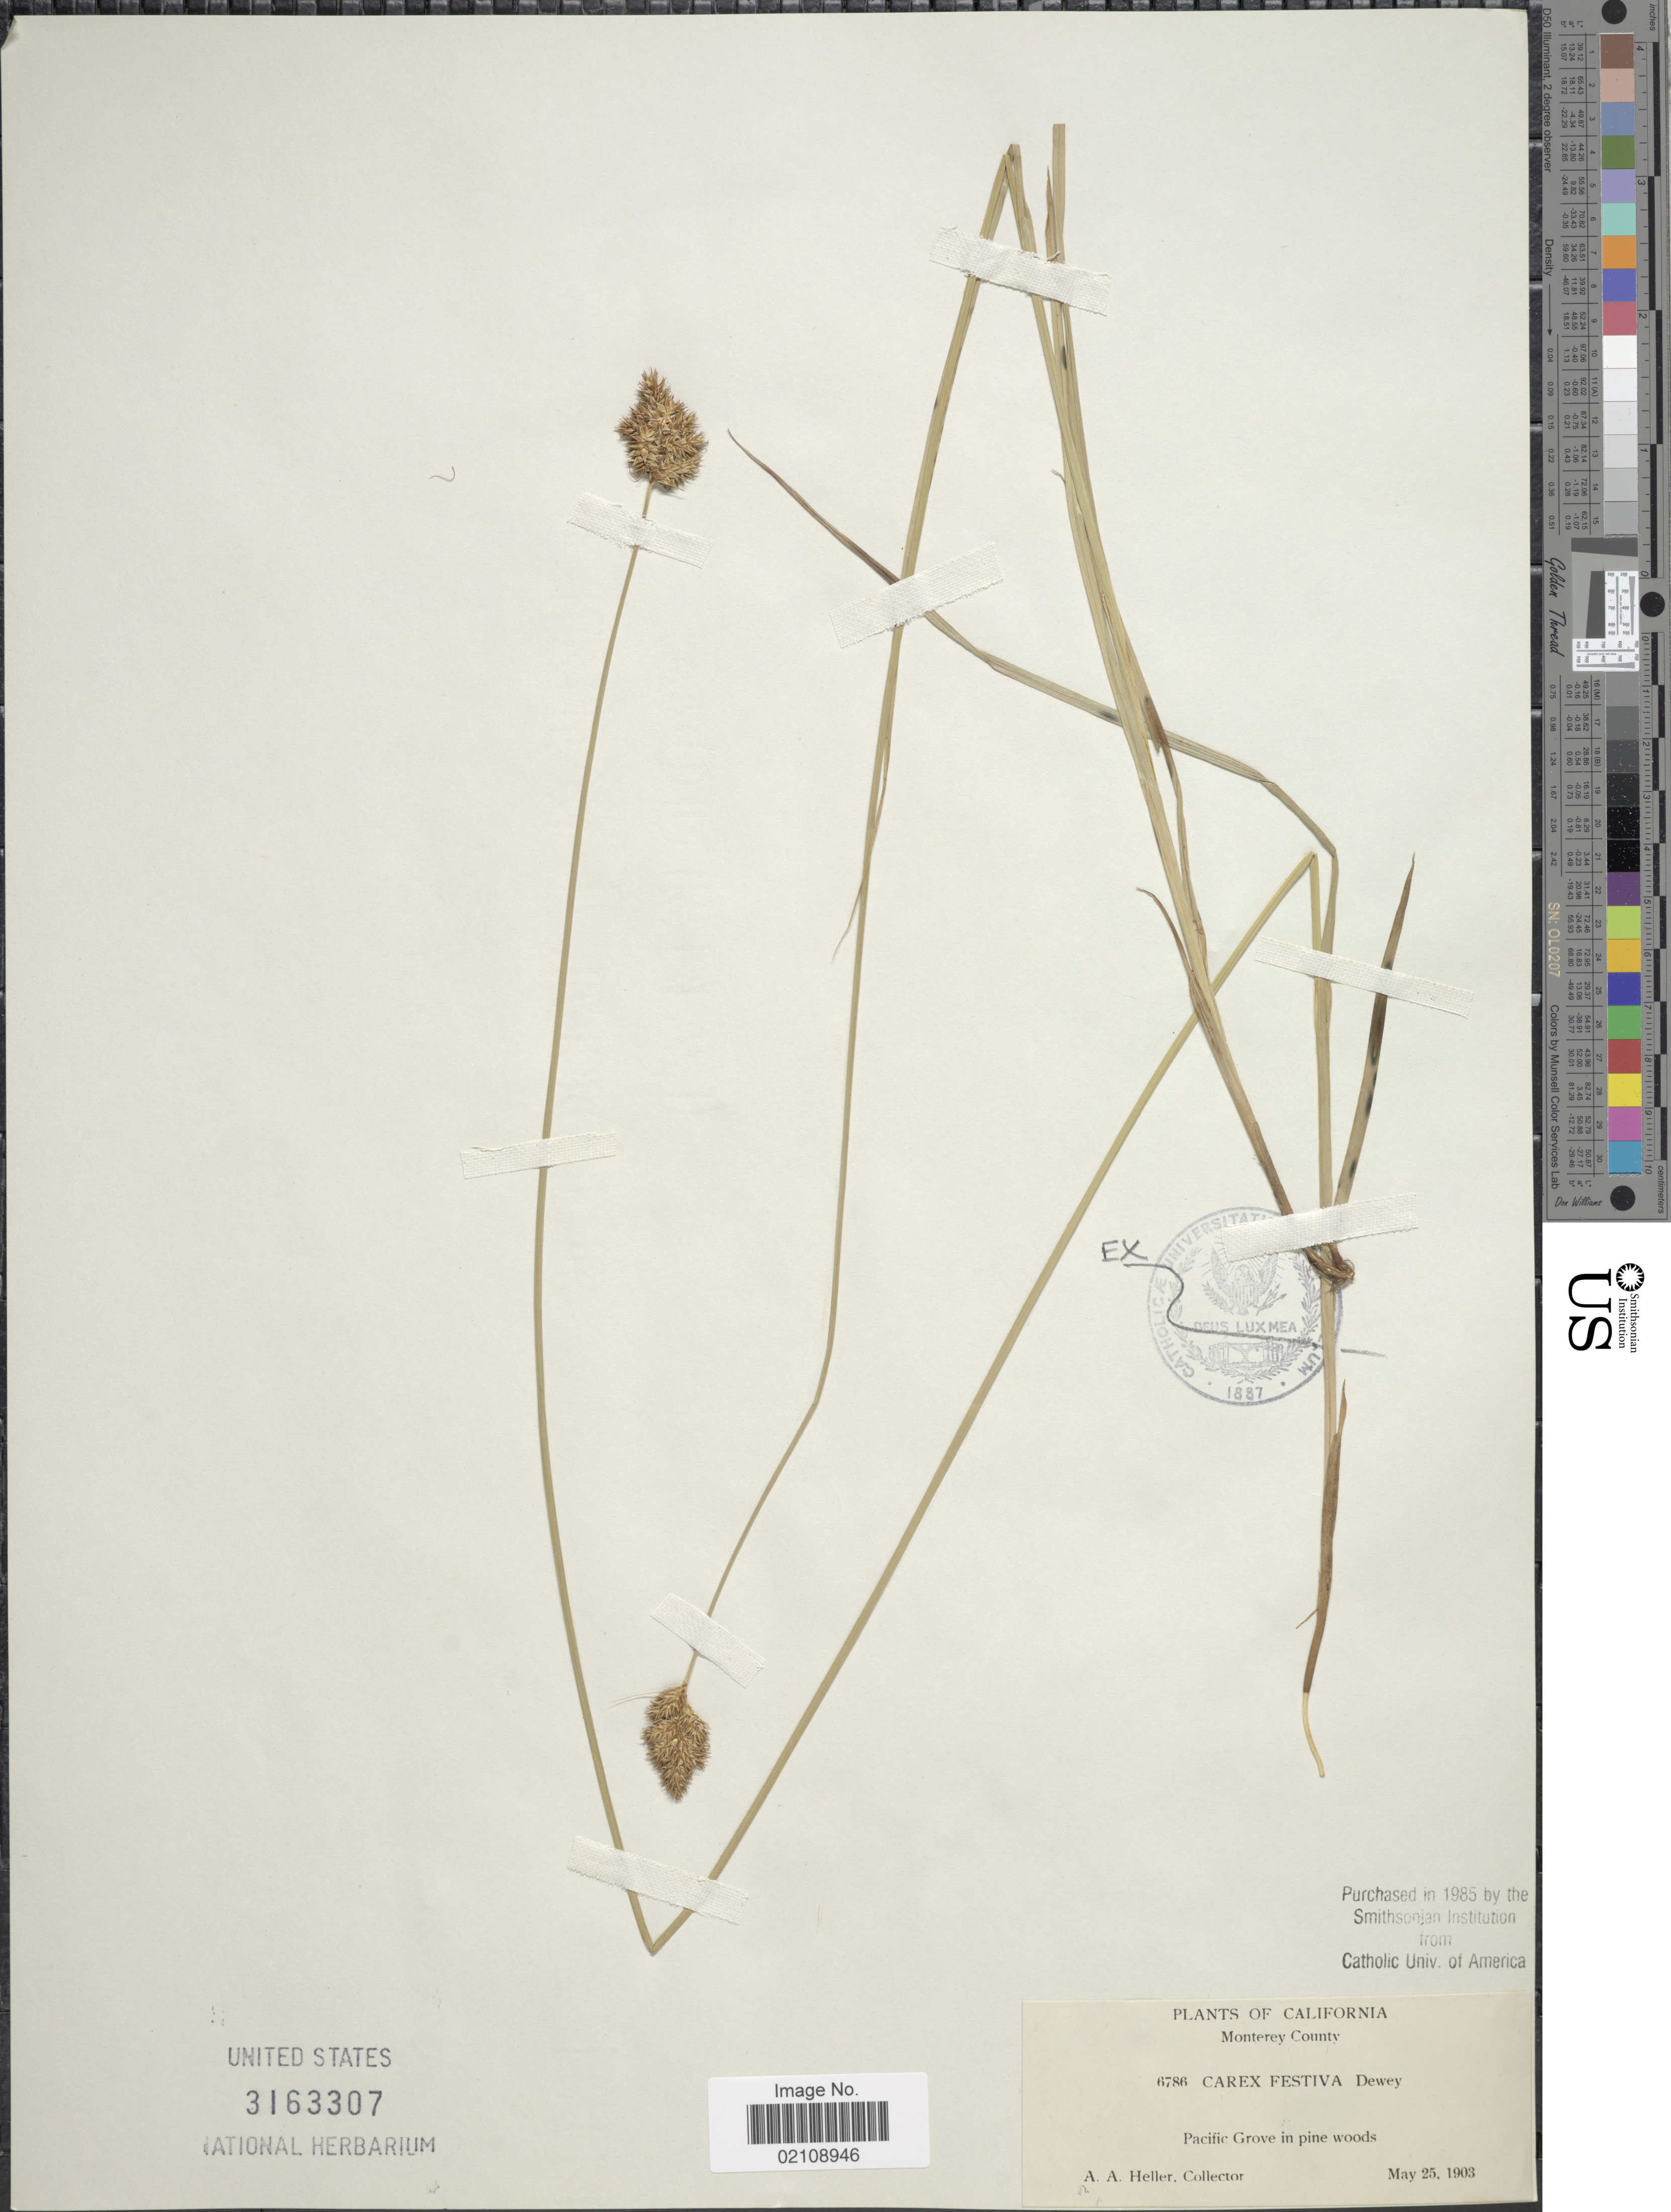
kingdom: Plantae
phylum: Tracheophyta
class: Liliopsida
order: Poales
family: Cyperaceae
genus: Carex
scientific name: Carex harfordii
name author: Mack.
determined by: Reznicek, A. A.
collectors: A. A. Heller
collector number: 6786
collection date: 1903-05-25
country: United States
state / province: California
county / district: Monterey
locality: Monterey County, Pacific Grove in pine woods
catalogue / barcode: US 3163307